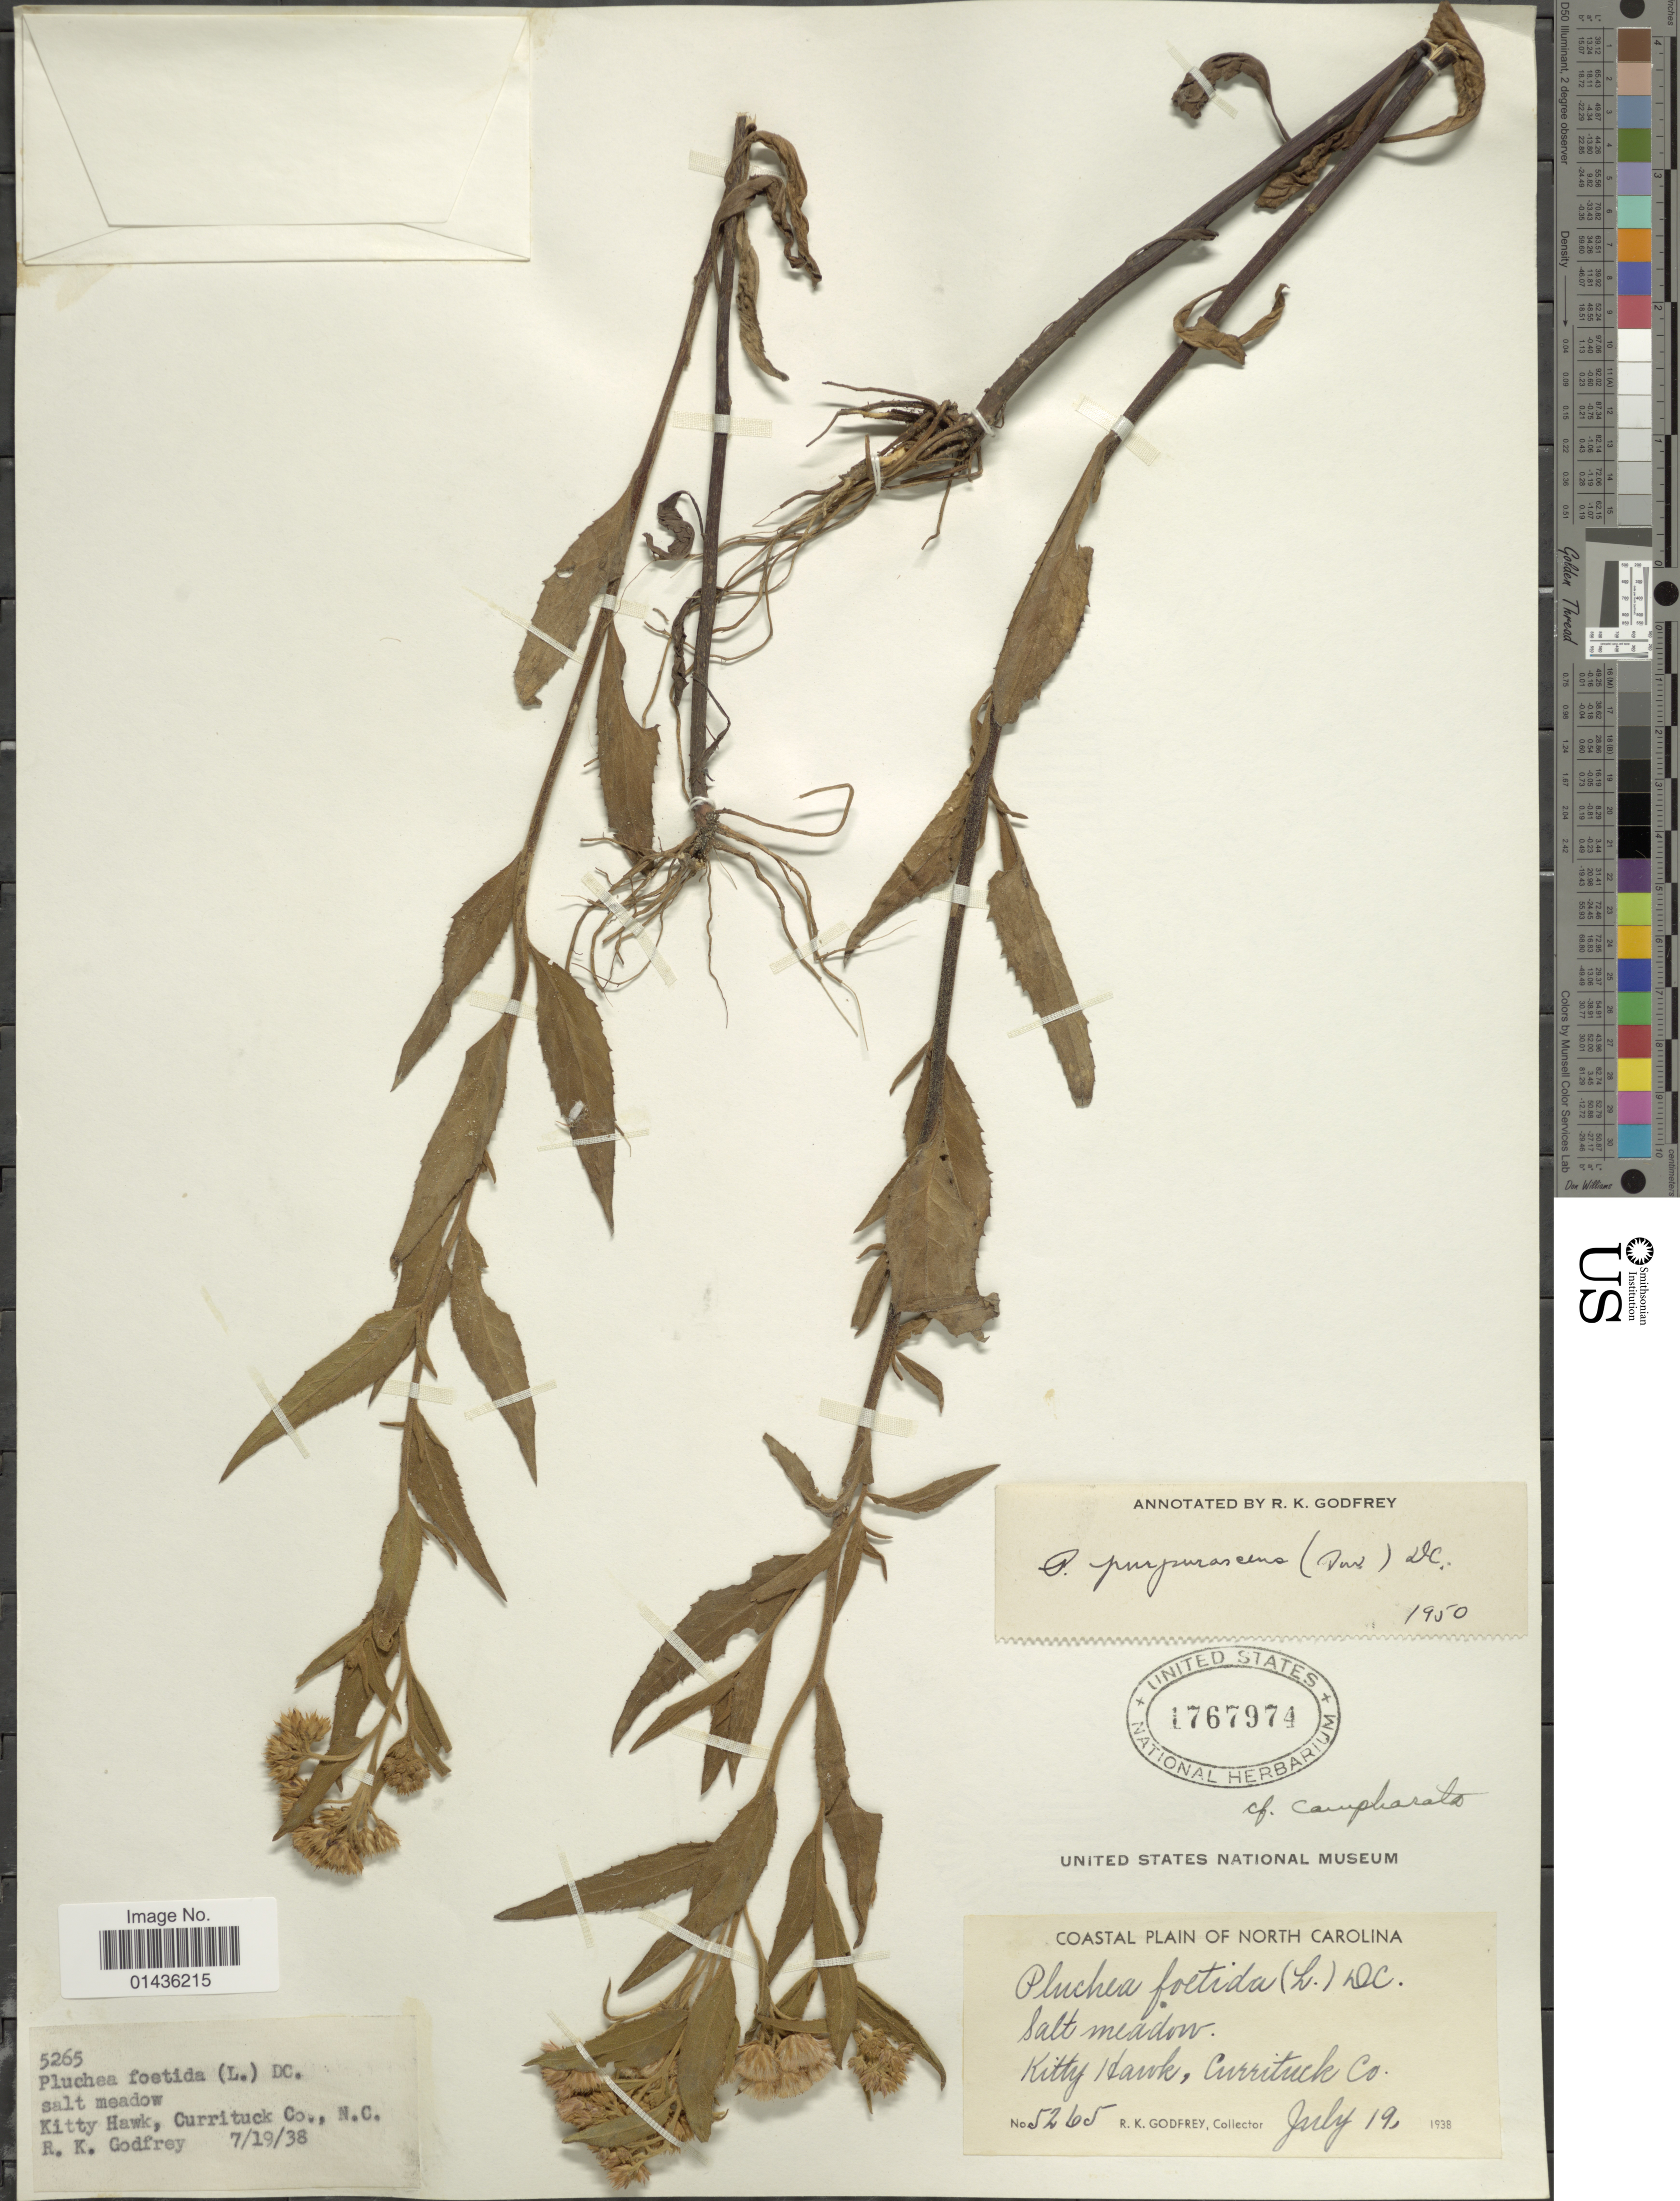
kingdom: Plantae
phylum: Tracheophyta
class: Magnoliopsida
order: Asterales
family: Asteraceae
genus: Pluchea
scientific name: Pluchea odorata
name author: (L.) Cass.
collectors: R. K. Godfrey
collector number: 5265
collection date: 1938-07-19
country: United States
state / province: North Carolina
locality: Kitty Hawk, Currituck Co., N. C.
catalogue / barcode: US 1767974